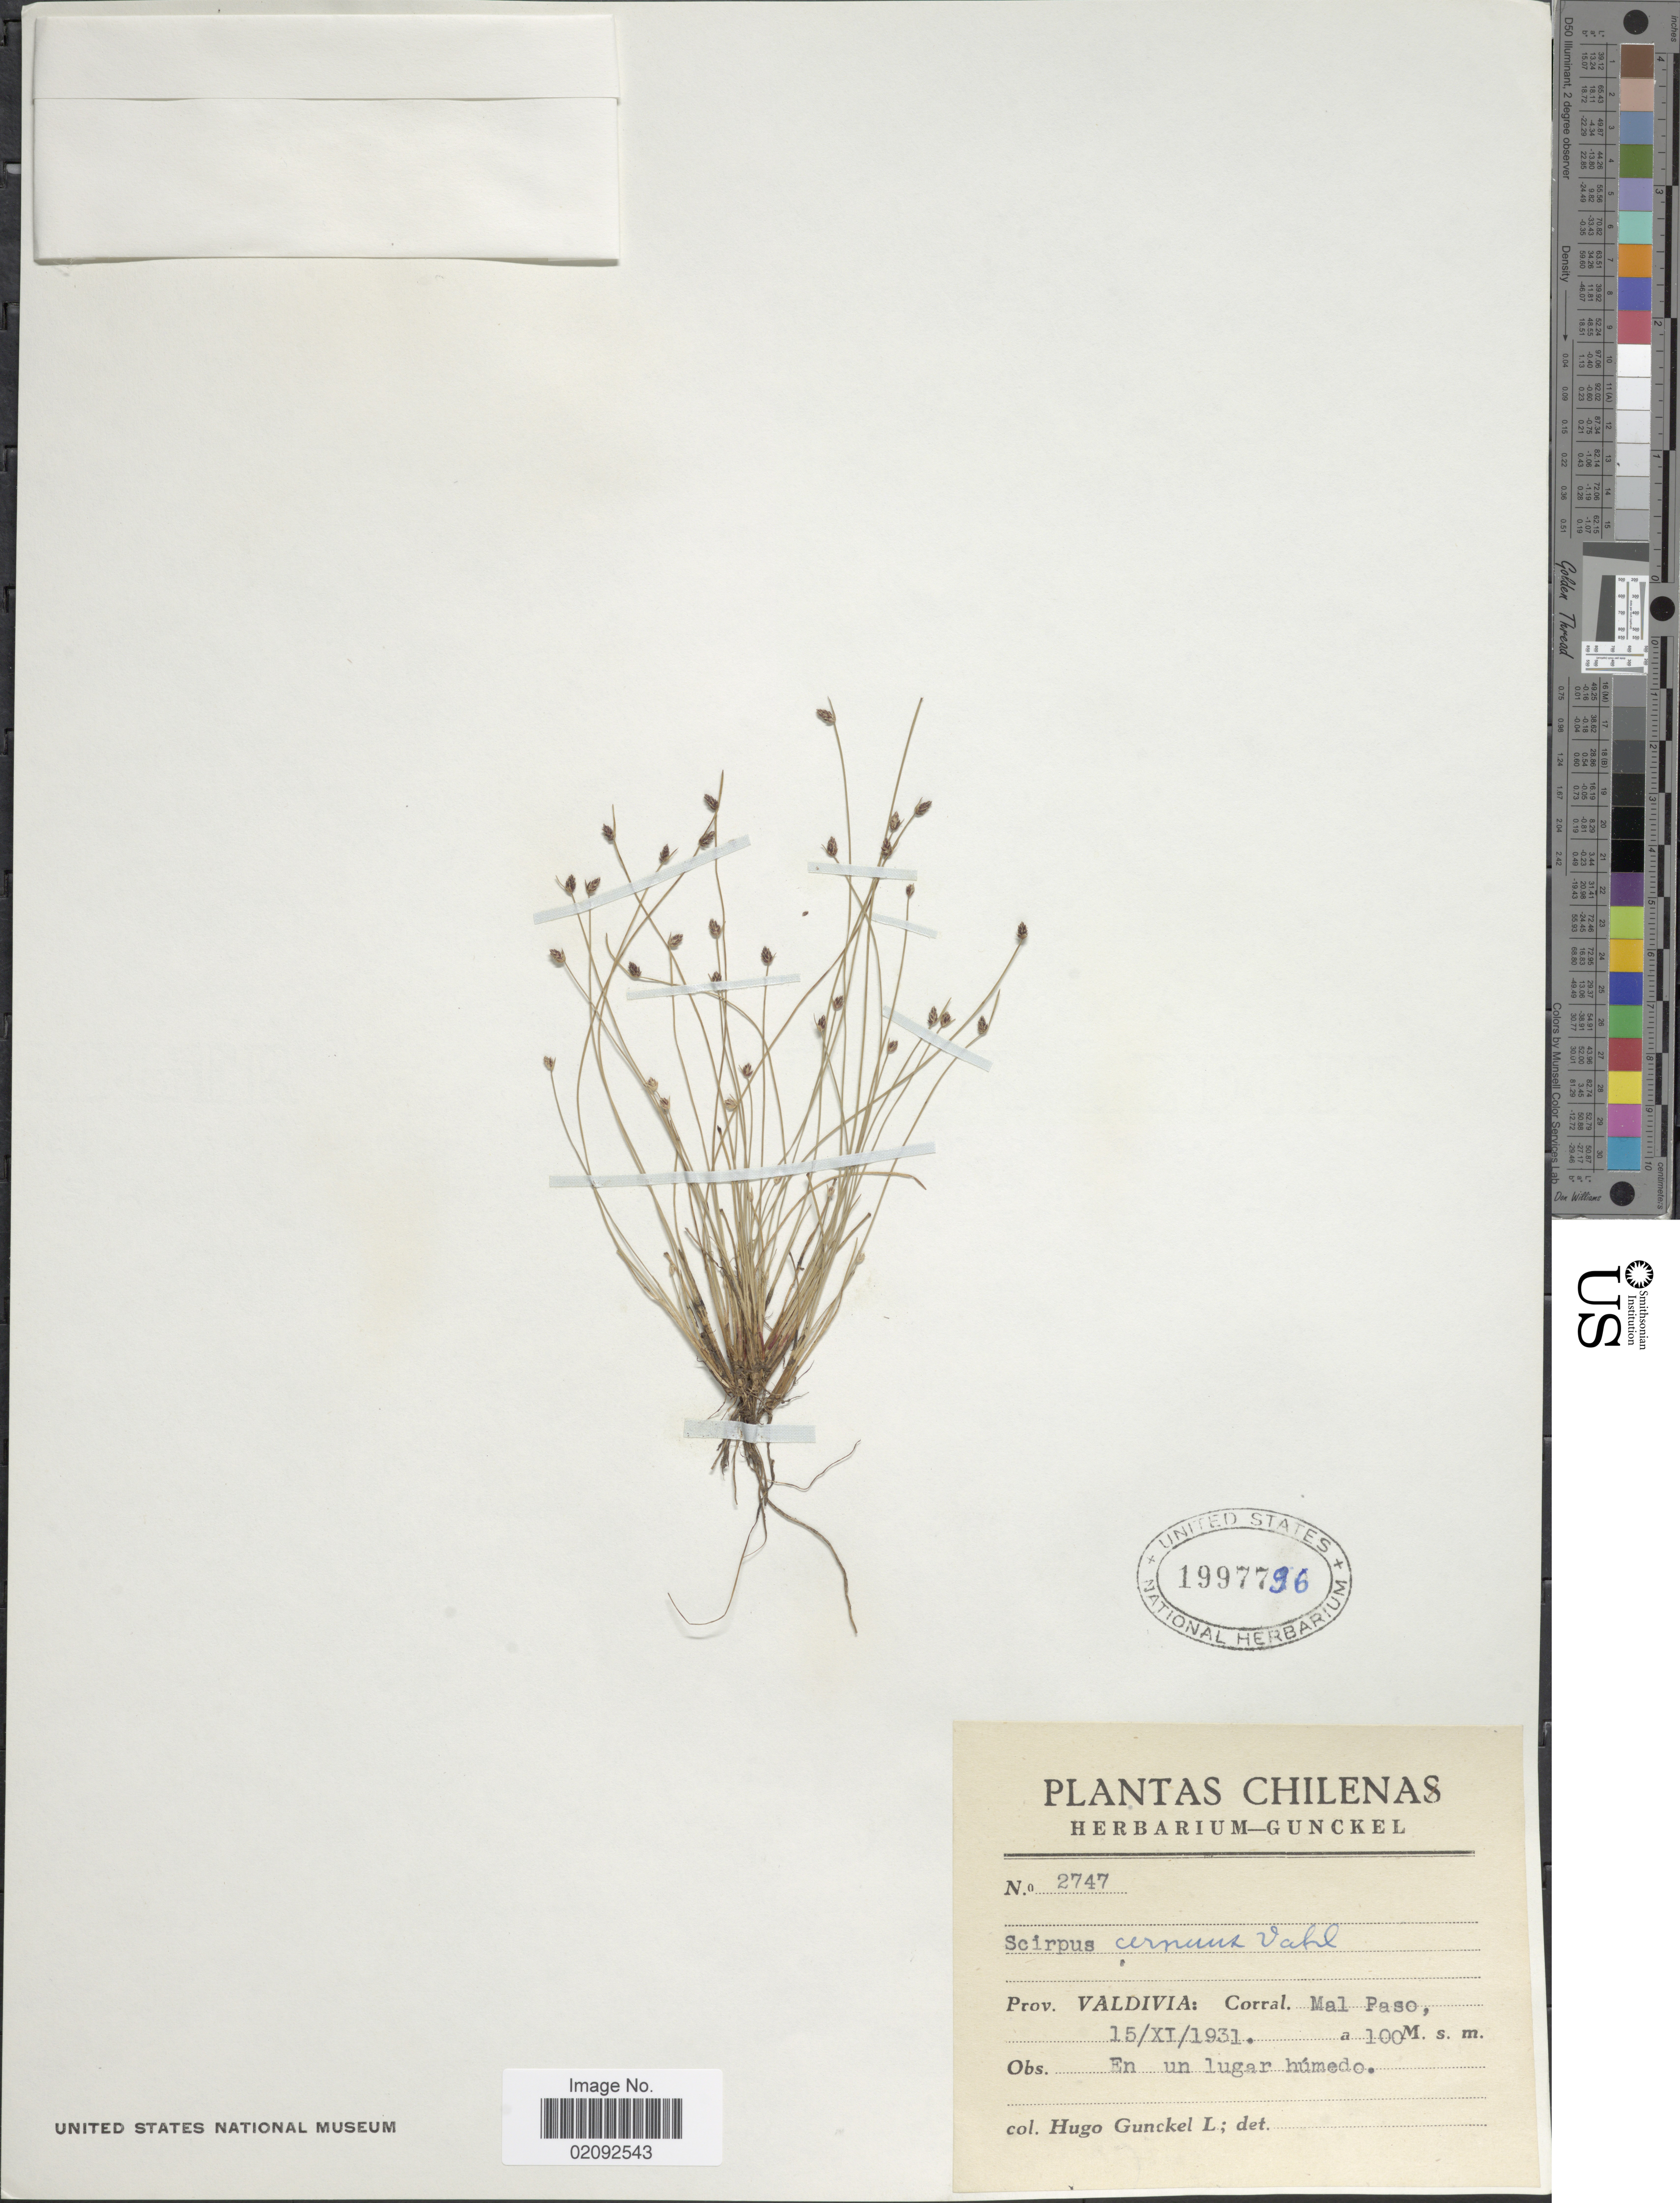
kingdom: Plantae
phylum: Tracheophyta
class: Liliopsida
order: Poales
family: Cyperaceae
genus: Isolepis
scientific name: Isolepis cernua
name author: (Vahl) Roem. & Schult.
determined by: Strong, Mark T., (BOT), Smithsonian Institution - National Museum of Natural History (UNITED STATES)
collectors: H. Gunckel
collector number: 2747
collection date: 1931-11-15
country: Chile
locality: Prov. Valdivia: Corral, Mal Paso, en un lugar humedo.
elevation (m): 100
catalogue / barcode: US 1997796